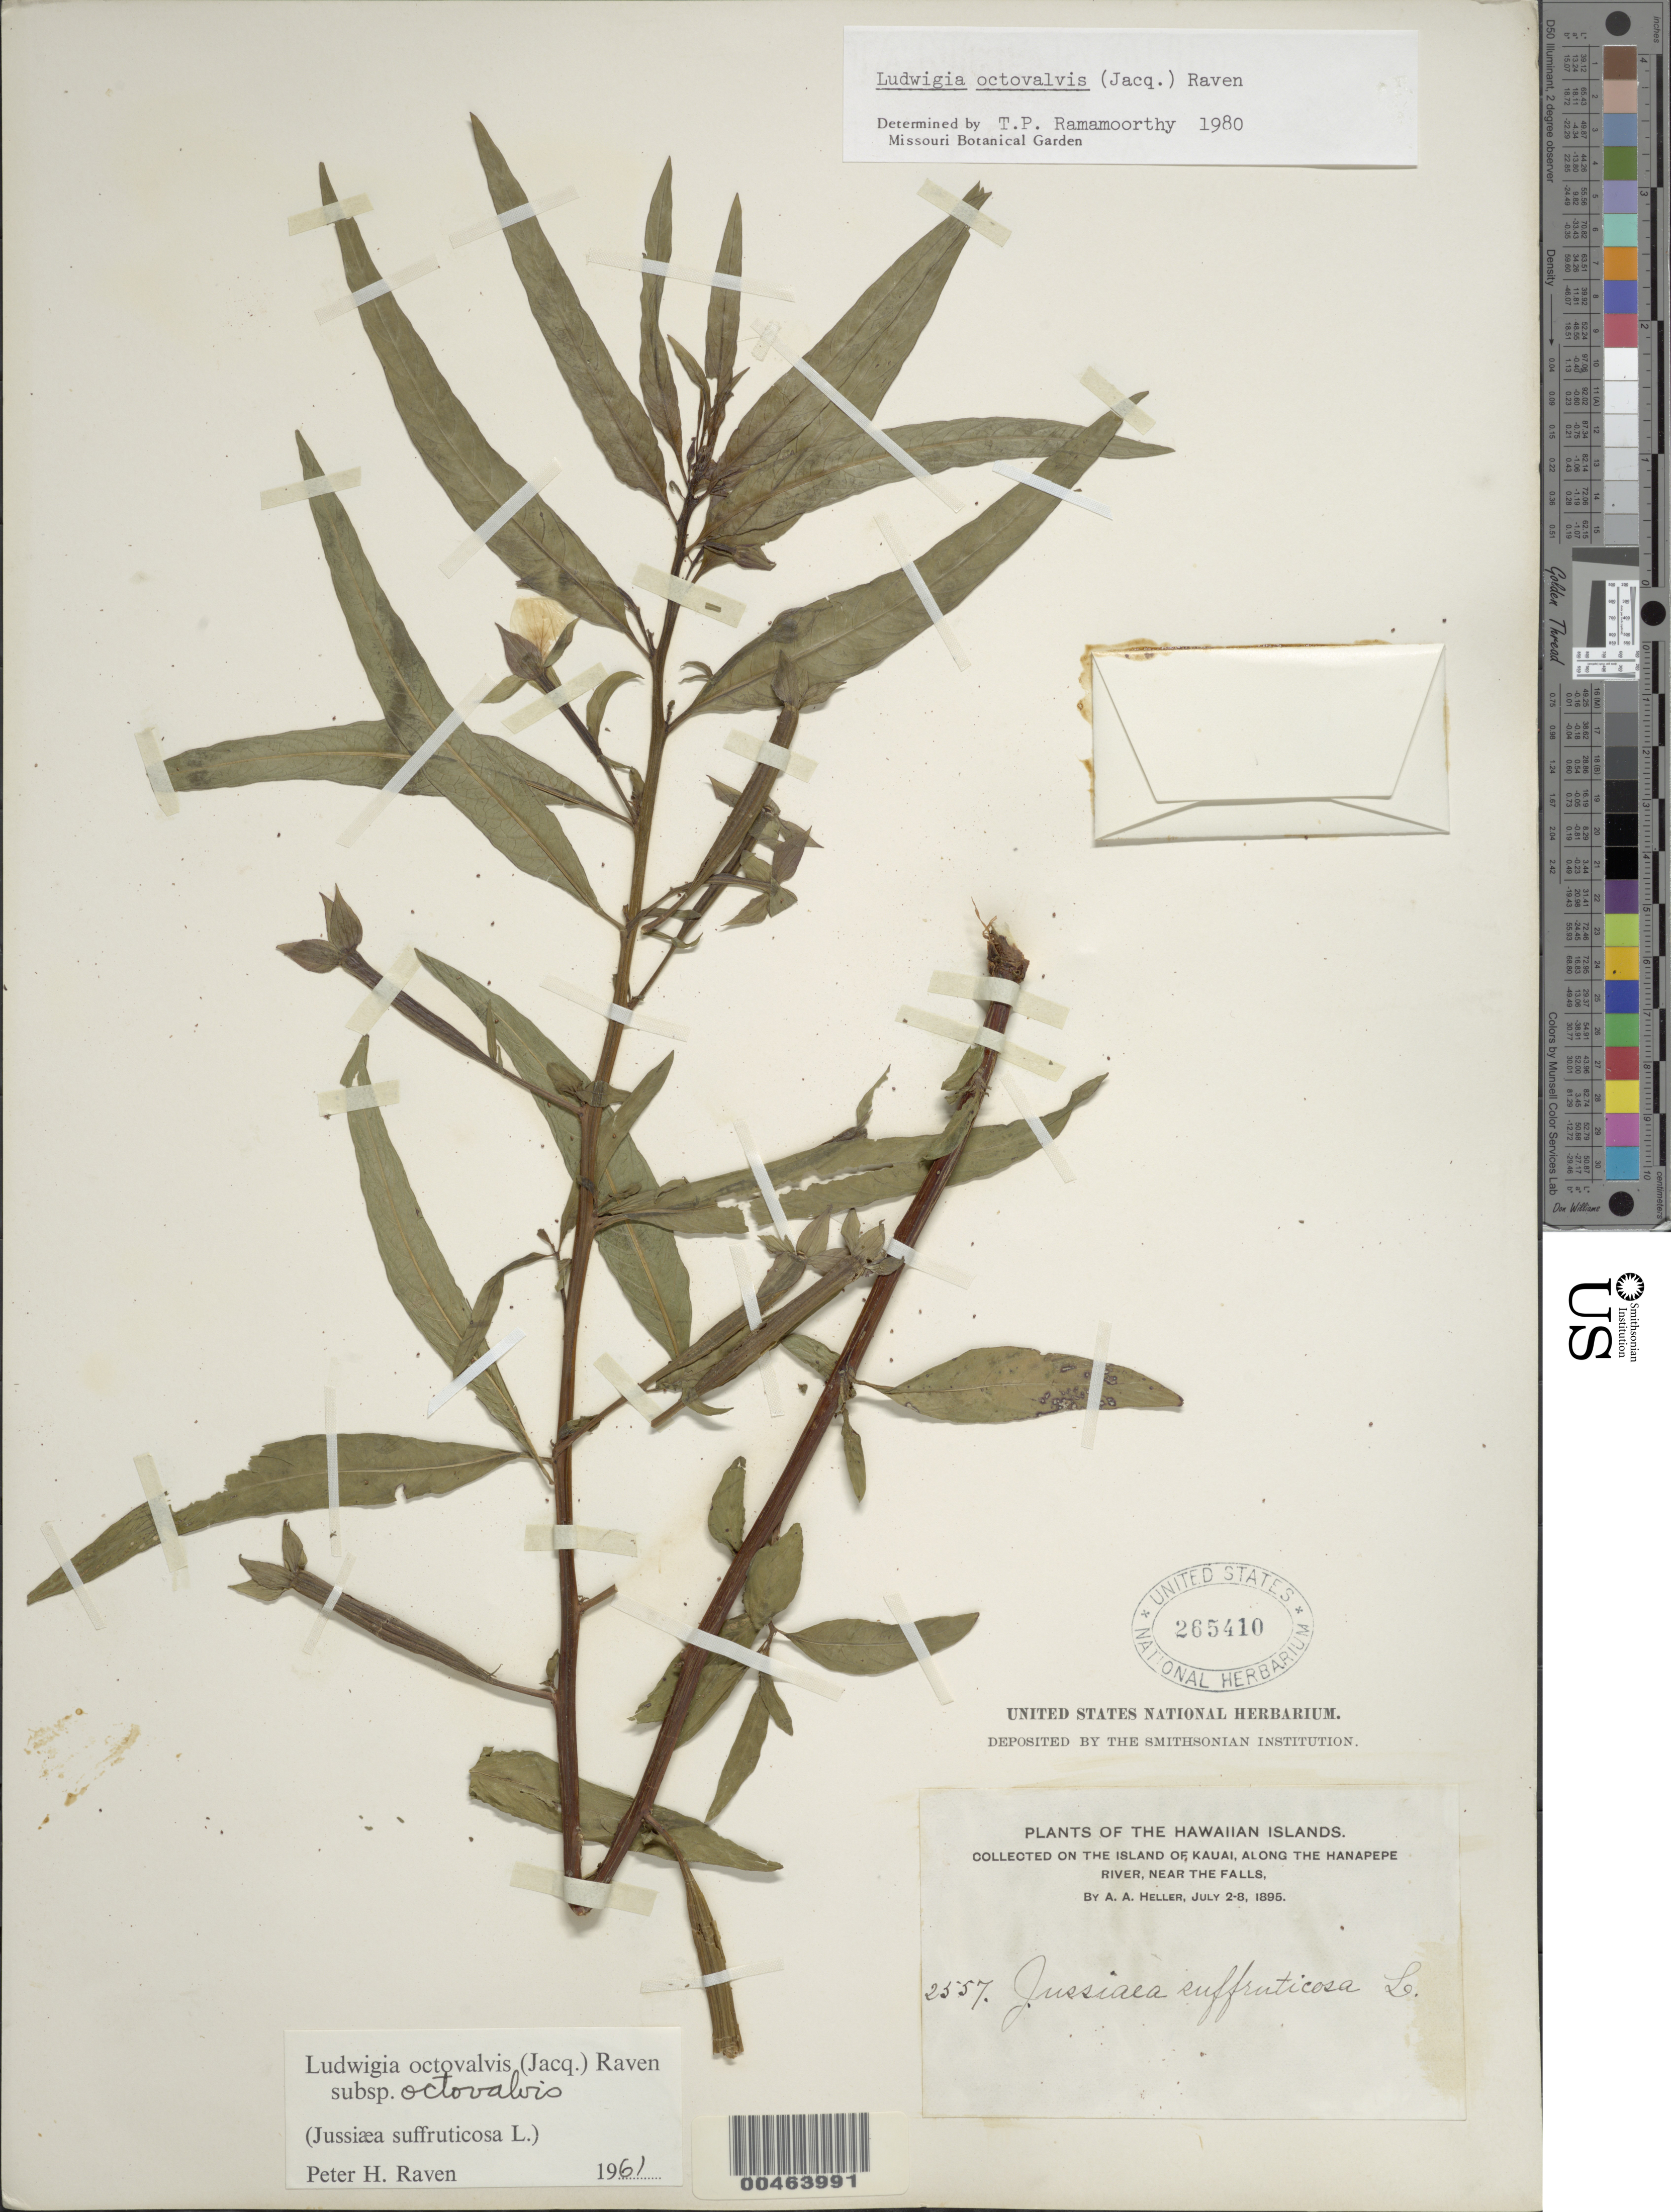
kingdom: Plantae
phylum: Tracheophyta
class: Magnoliopsida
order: Myrtales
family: Onagraceae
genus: Ludwigia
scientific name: Ludwigia octovalvis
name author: (Jacq.) P.H. Raven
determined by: Ramamoorthy, T. P.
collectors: A. A. Heller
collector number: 2557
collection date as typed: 2 Jul 1895 to 8 Jul 1895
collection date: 1895-07-02/1895-07-08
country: United States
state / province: Hawaii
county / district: Kauai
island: Kaua'i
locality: Along the Hanapepe River, near the falls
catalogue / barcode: US 265410